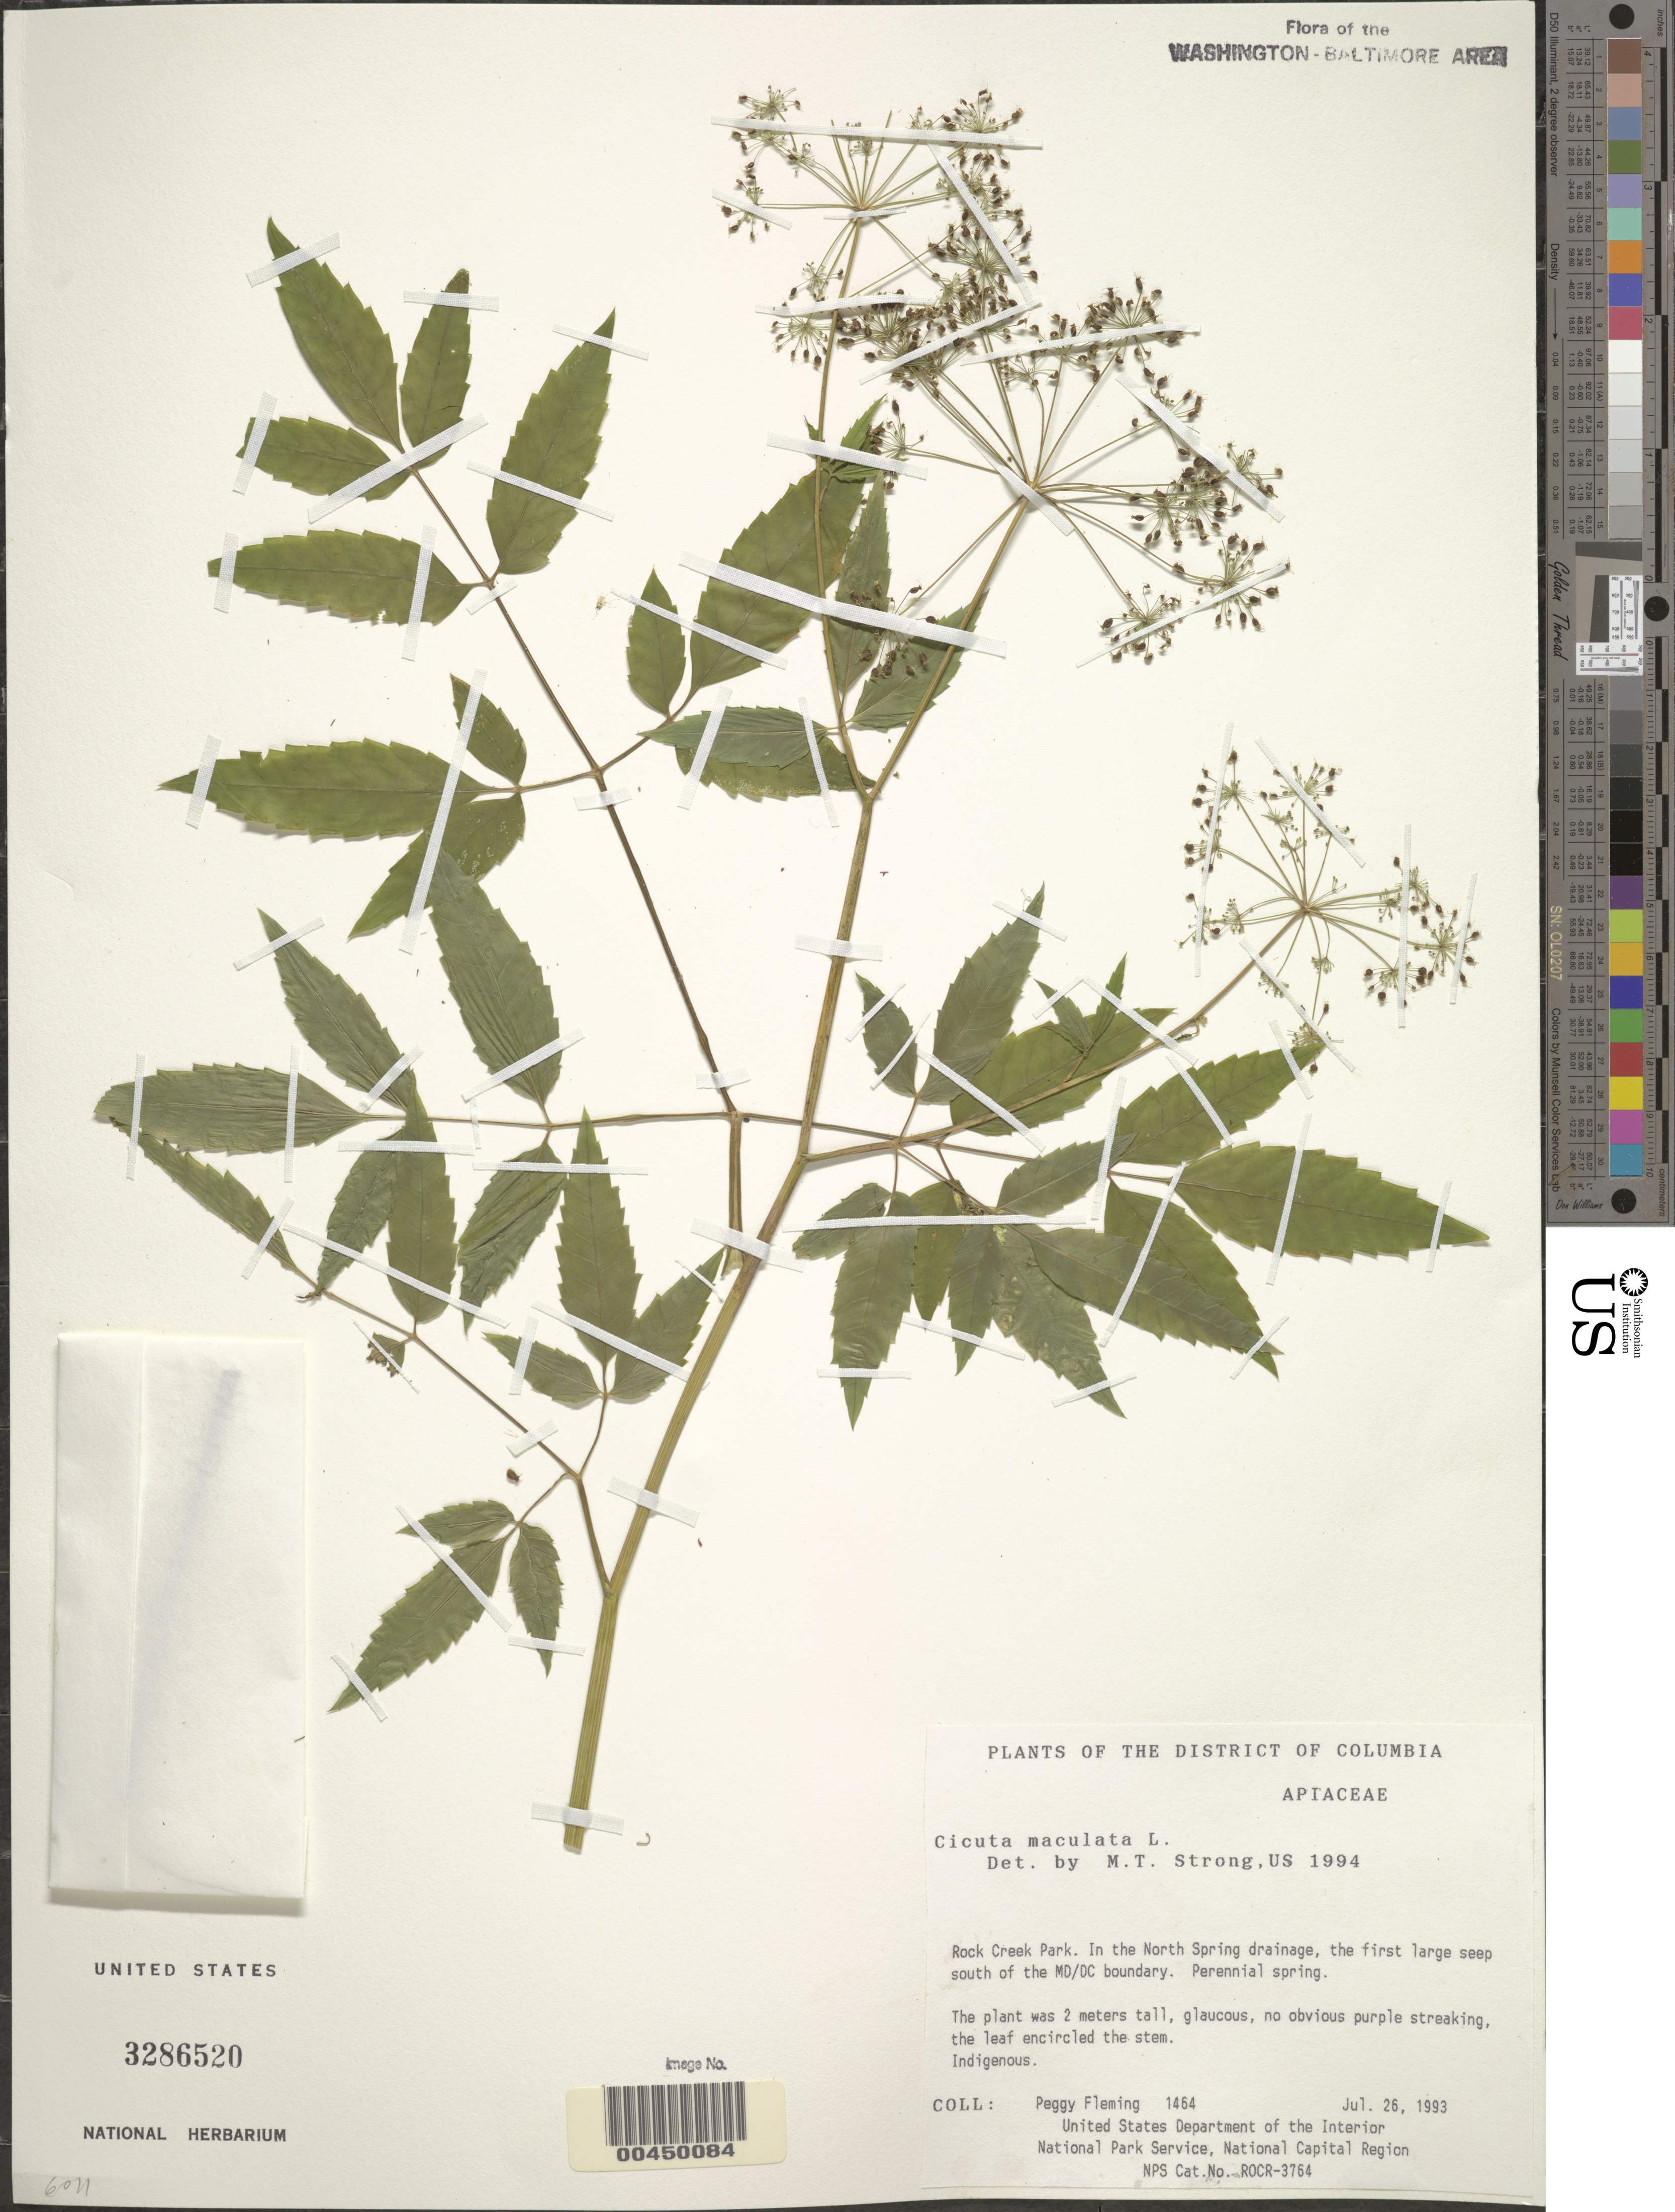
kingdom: Plantae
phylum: Tracheophyta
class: Magnoliopsida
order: Apiales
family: Apiaceae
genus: Cicuta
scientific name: Cicuta maculata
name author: L.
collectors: P. Fleming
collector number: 1464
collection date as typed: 26 Jul 1993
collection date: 1993-07-26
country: United States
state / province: District of Columbia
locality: Rock Creek Park, North Spring drainage. First large Seep S of the MD/DC Boundary Rock Creek Park & vicinity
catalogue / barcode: US 3286520